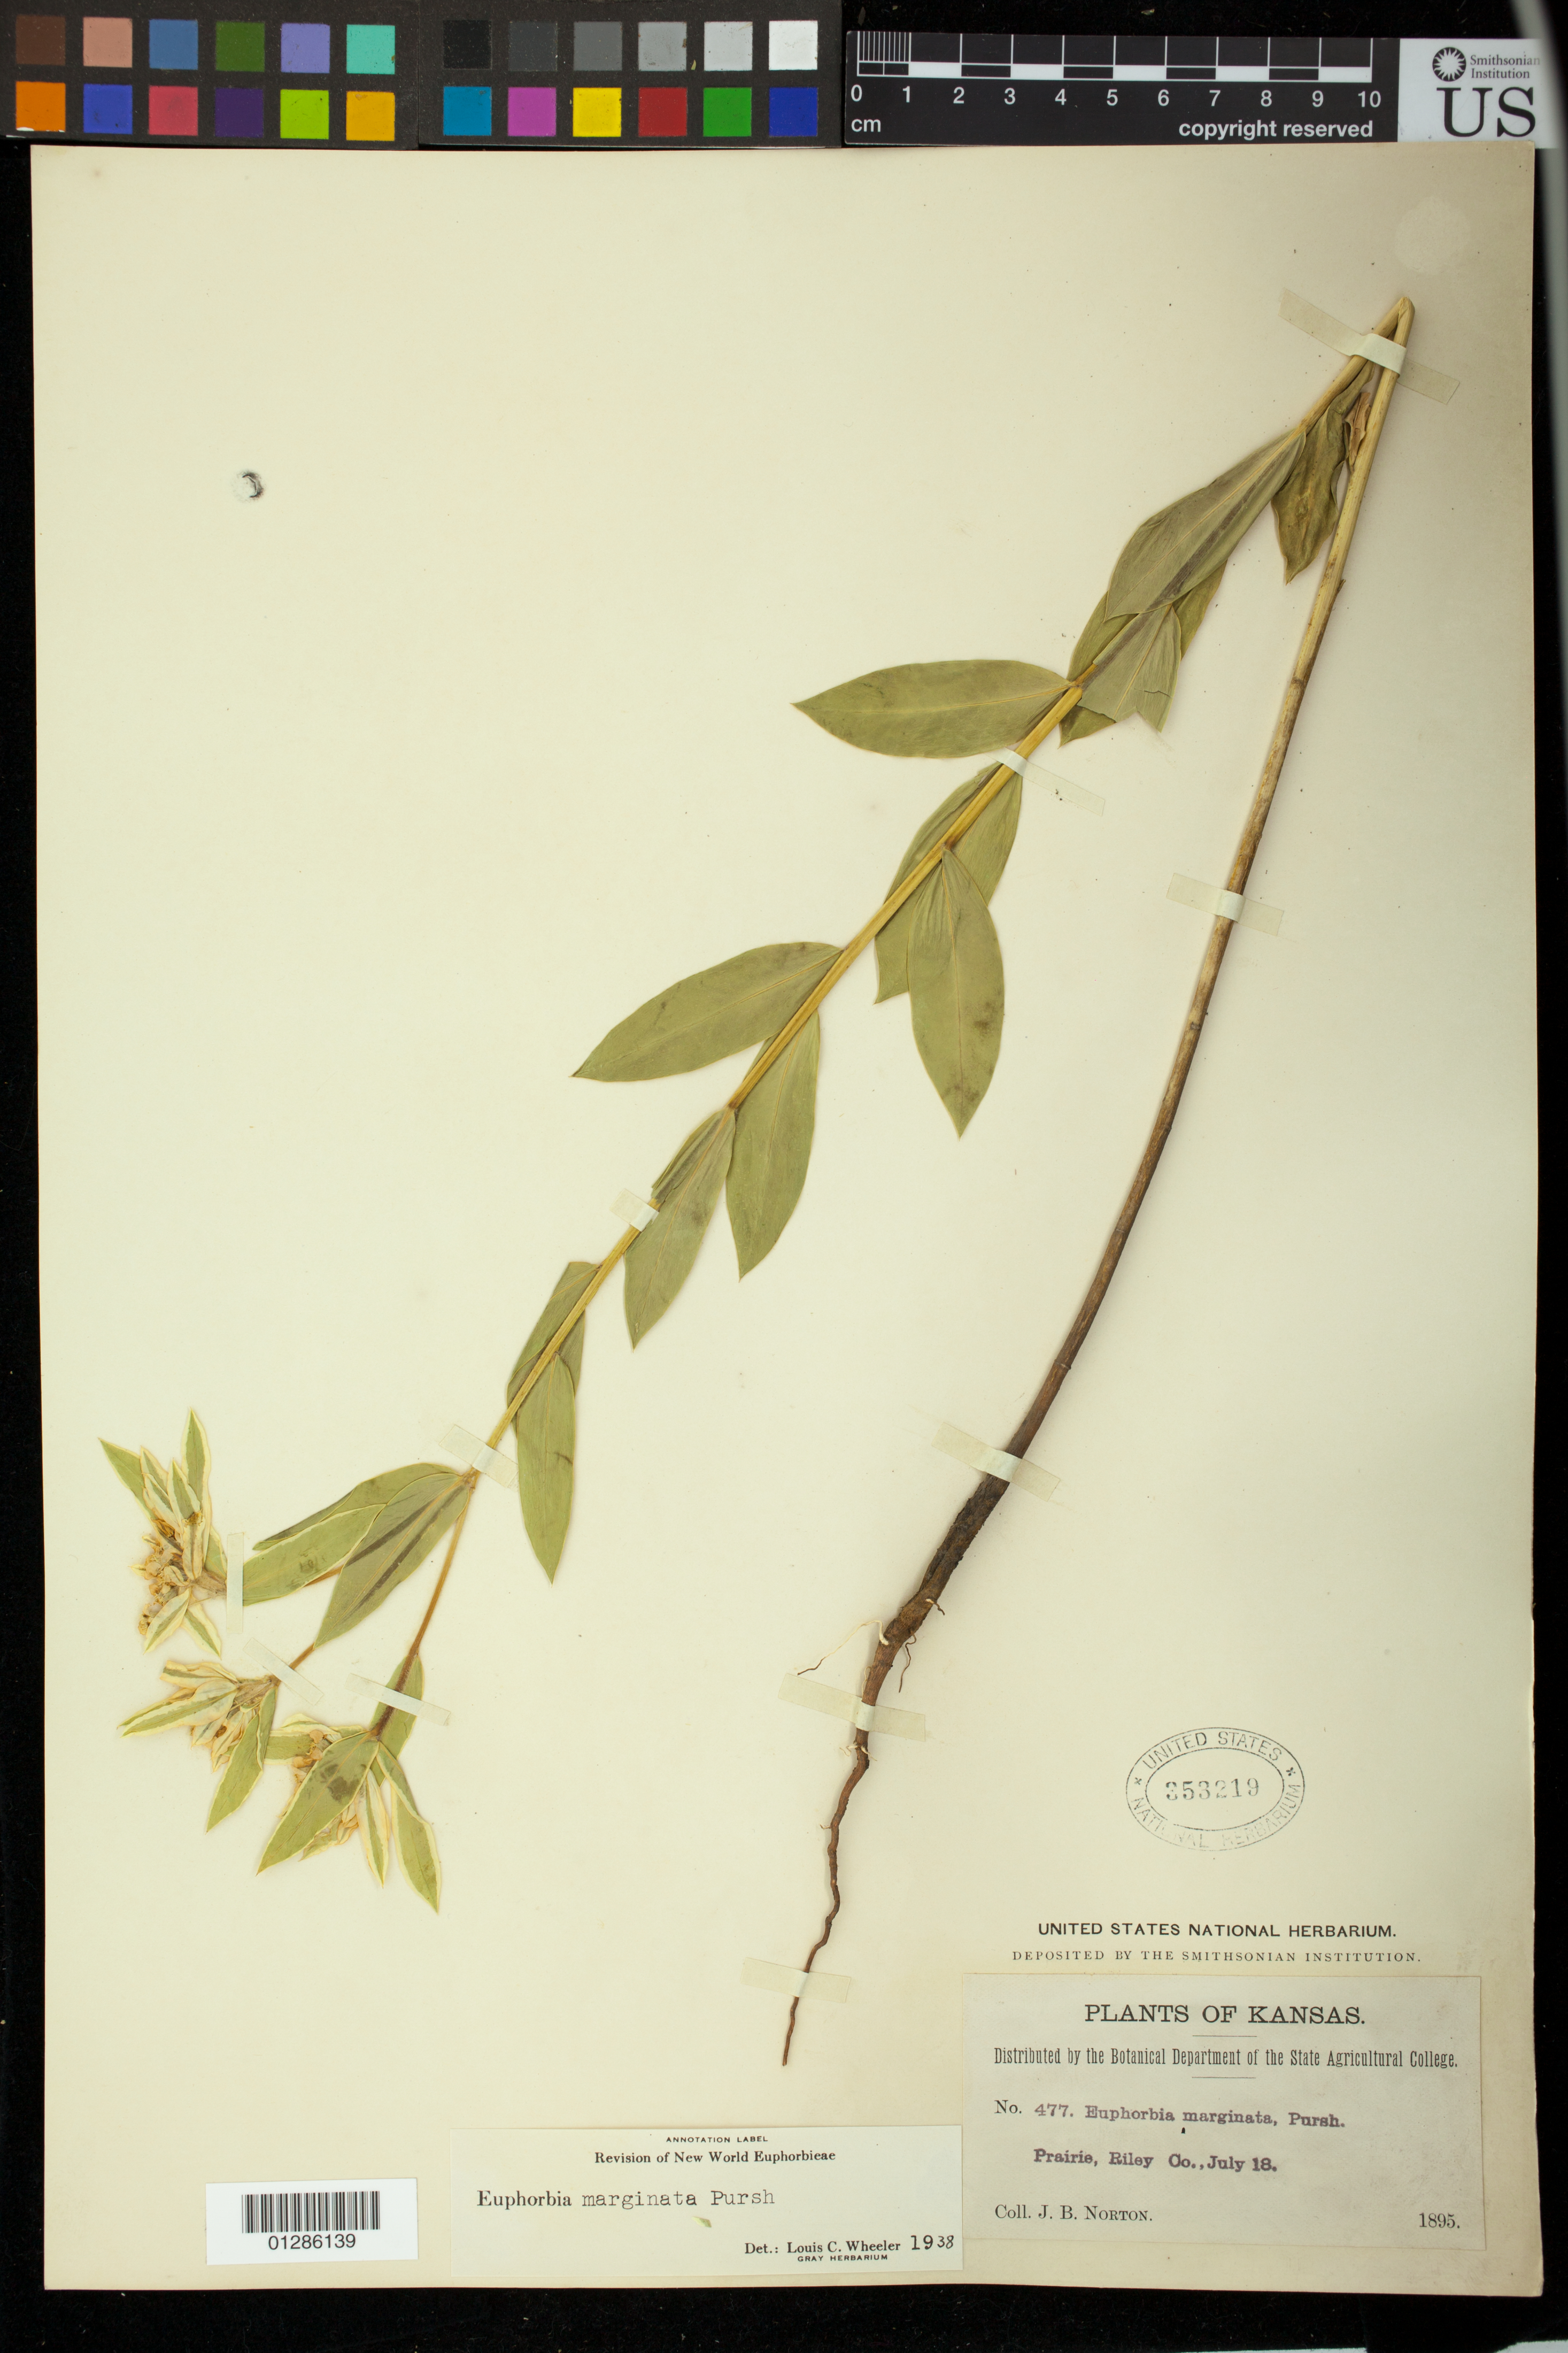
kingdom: Plantae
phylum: Tracheophyta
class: Magnoliopsida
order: Malpighiales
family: Euphorbiaceae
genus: Euphorbia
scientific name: Euphorbia marginata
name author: Pursh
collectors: J. B. Norton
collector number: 477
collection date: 1895-07-18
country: United States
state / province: Kansas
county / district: Riley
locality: Prairie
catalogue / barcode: US 353219